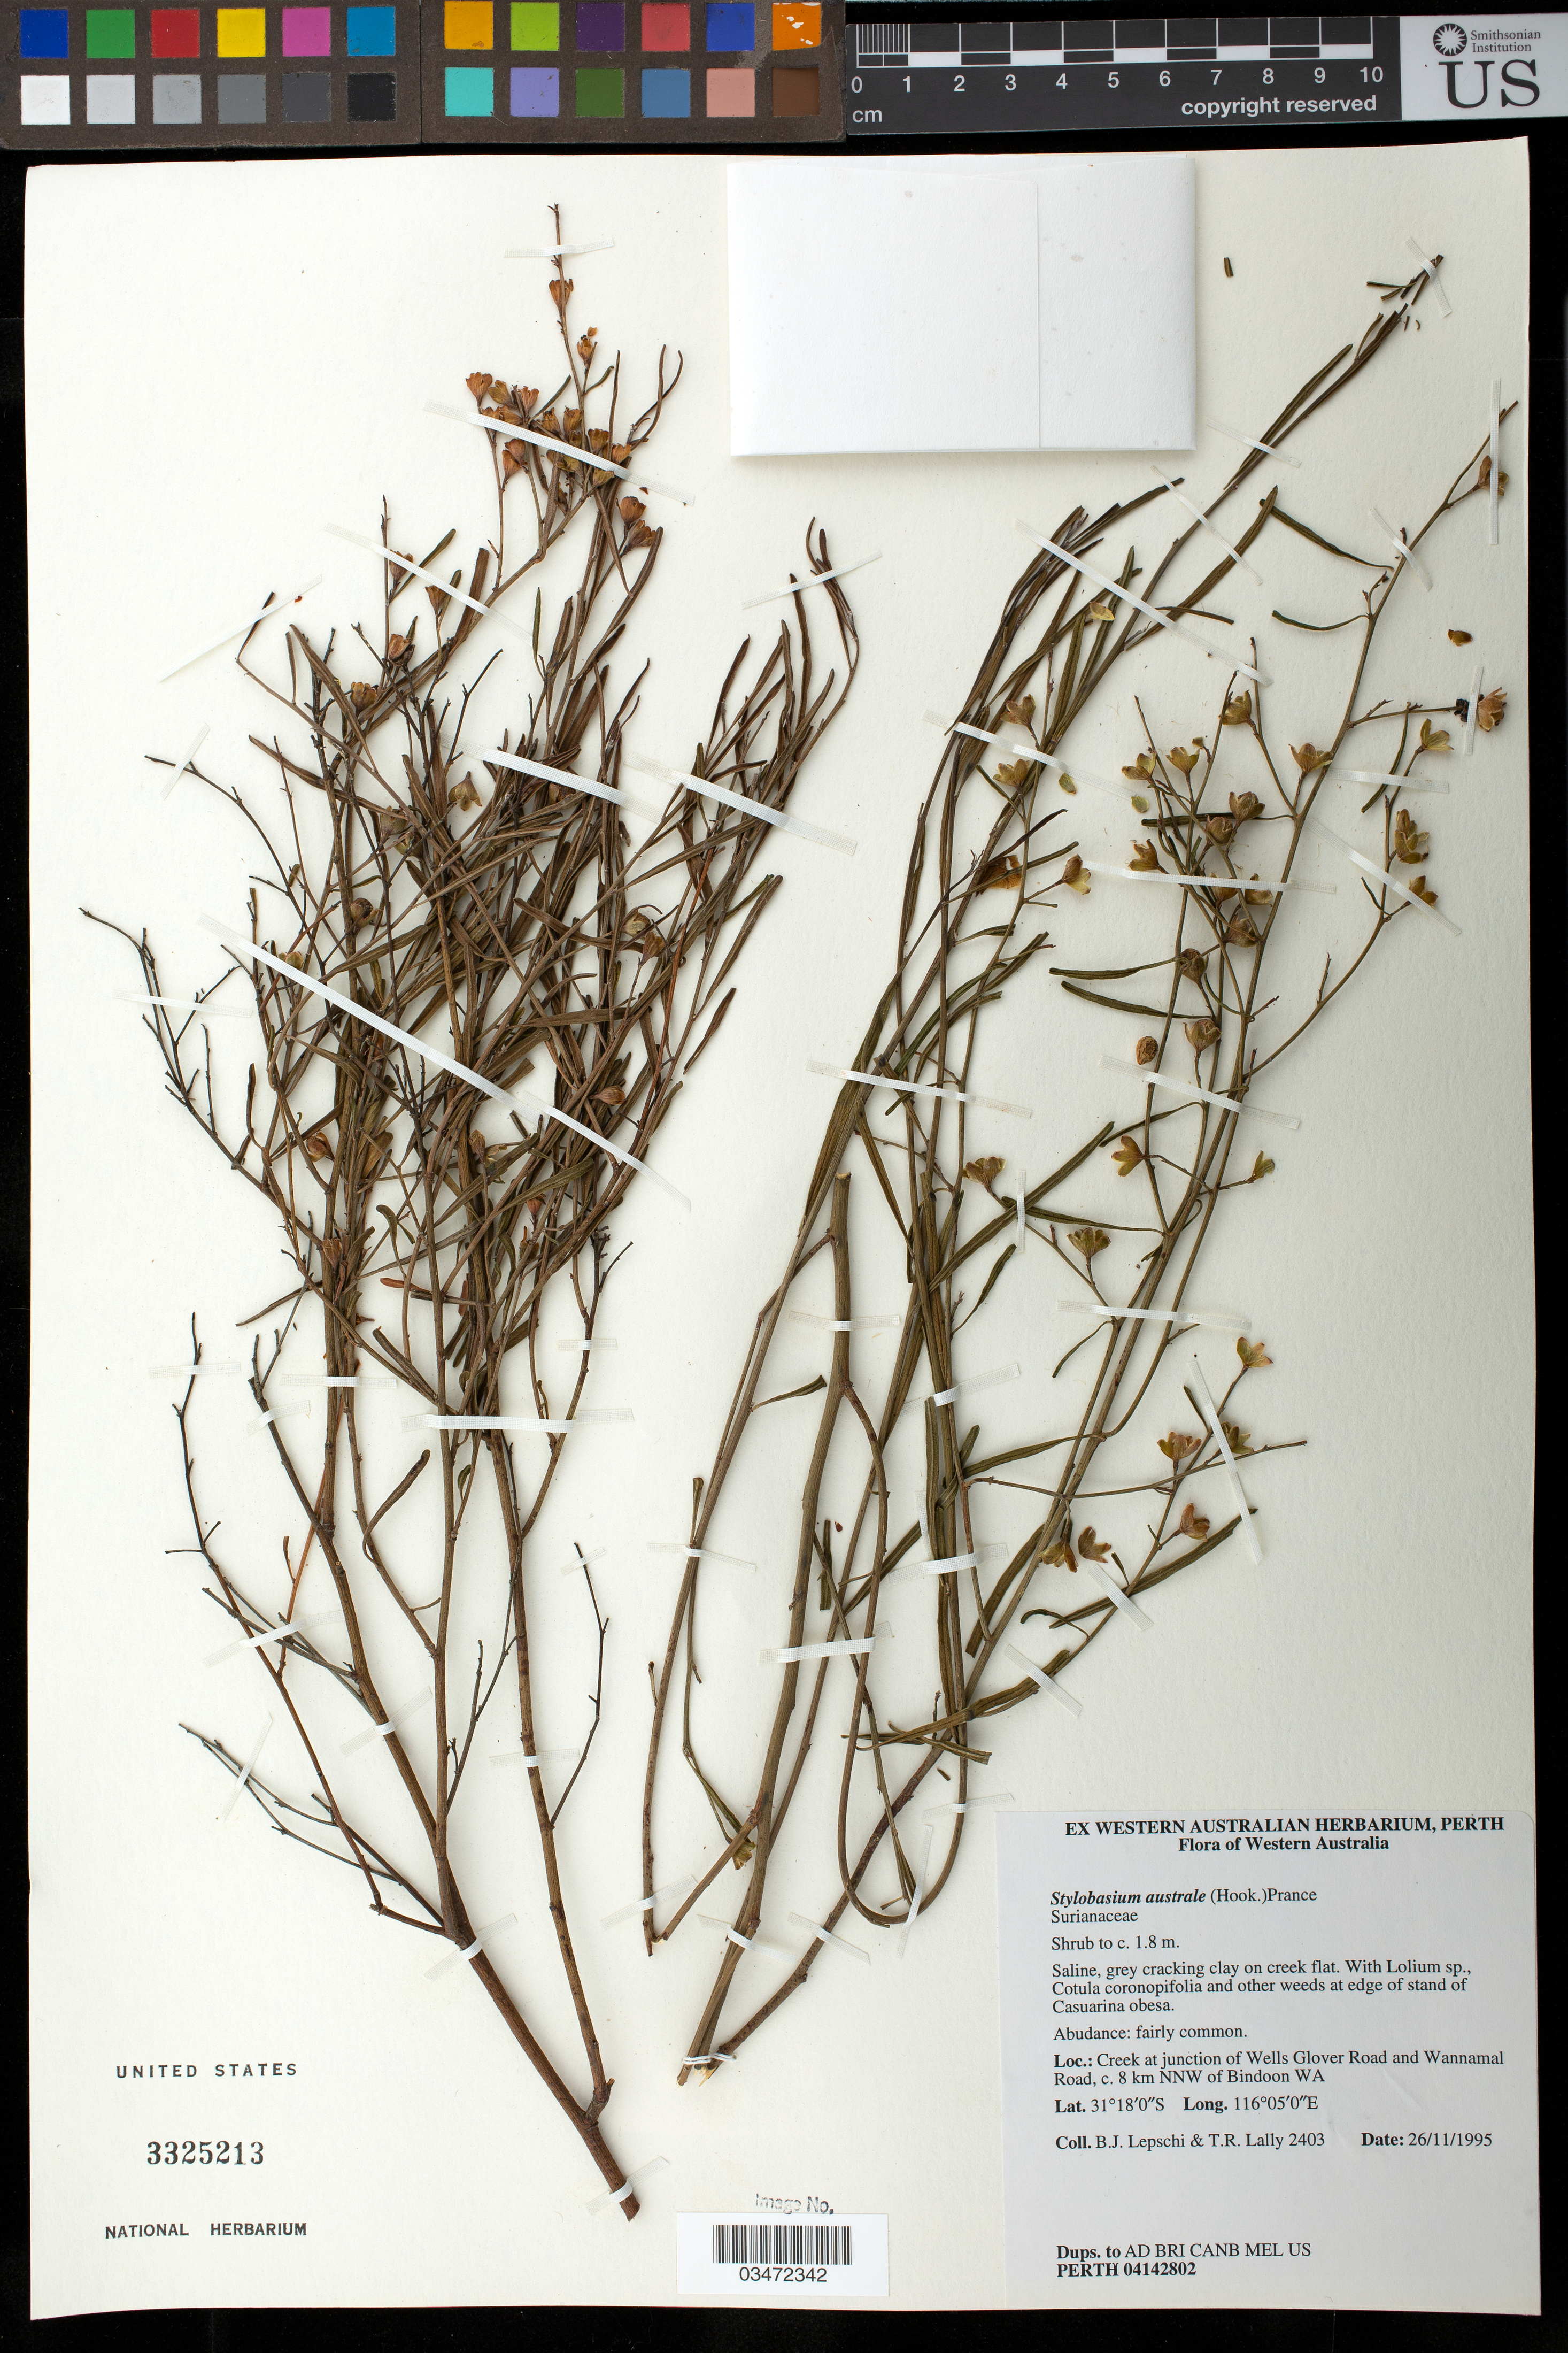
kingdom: Plantae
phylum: Tracheophyta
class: Magnoliopsida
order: Fabales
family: Surianaceae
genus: Stylobasium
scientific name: Stylobasium australe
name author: (Hook.) Prance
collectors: B. Lepschi & T. R. Lally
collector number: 2403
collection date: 1995-11-26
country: Australia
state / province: Western Australia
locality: Junction of Wells Glover Road and Wannamal Road, c. 8 km NNW of Bindoon WA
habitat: Saline, grey cracking clay on creek flat. With Lolium sp., Cotula coronopifolia and other weeds at edge of stand of Casuarina obesa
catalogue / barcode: US 3325213